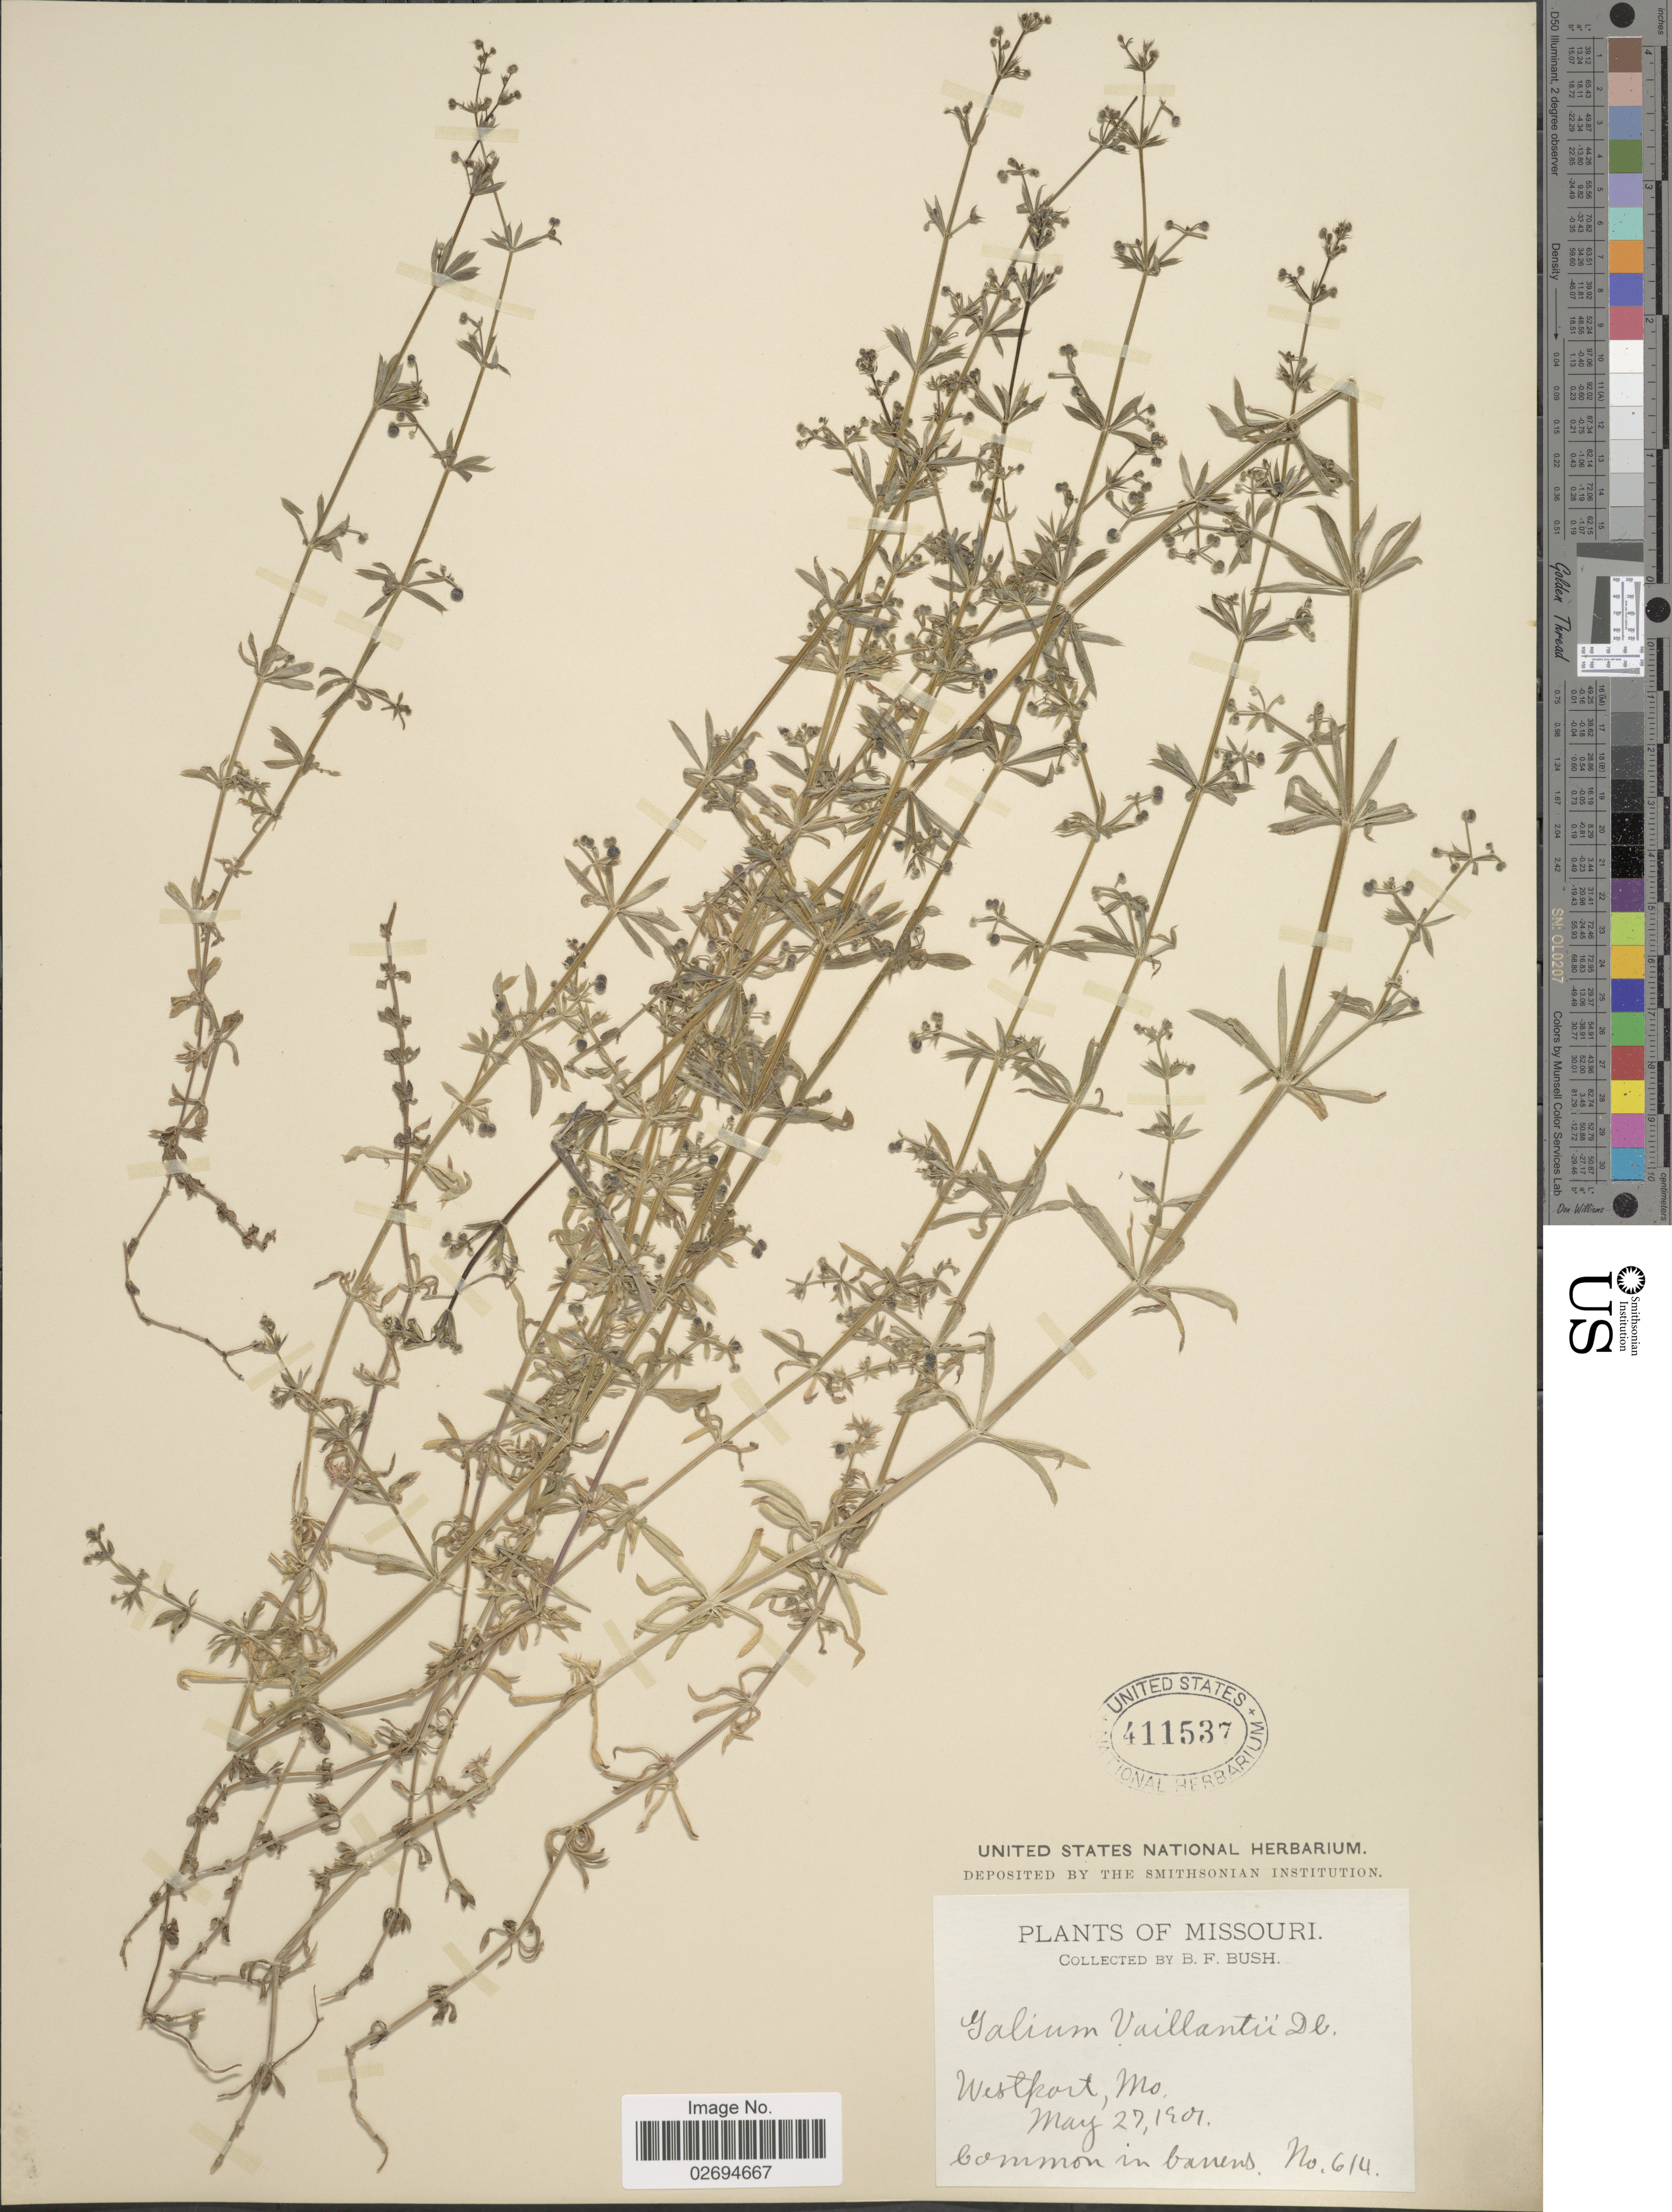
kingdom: Plantae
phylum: Tracheophyta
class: Magnoliopsida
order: Gentianales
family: Rubiaceae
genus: Galium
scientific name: Galium vaillantii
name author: DC.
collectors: B. F. Bush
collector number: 614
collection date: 1901-05-27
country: United States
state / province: Missouri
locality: Westport, Common in barrens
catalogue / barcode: US 411537